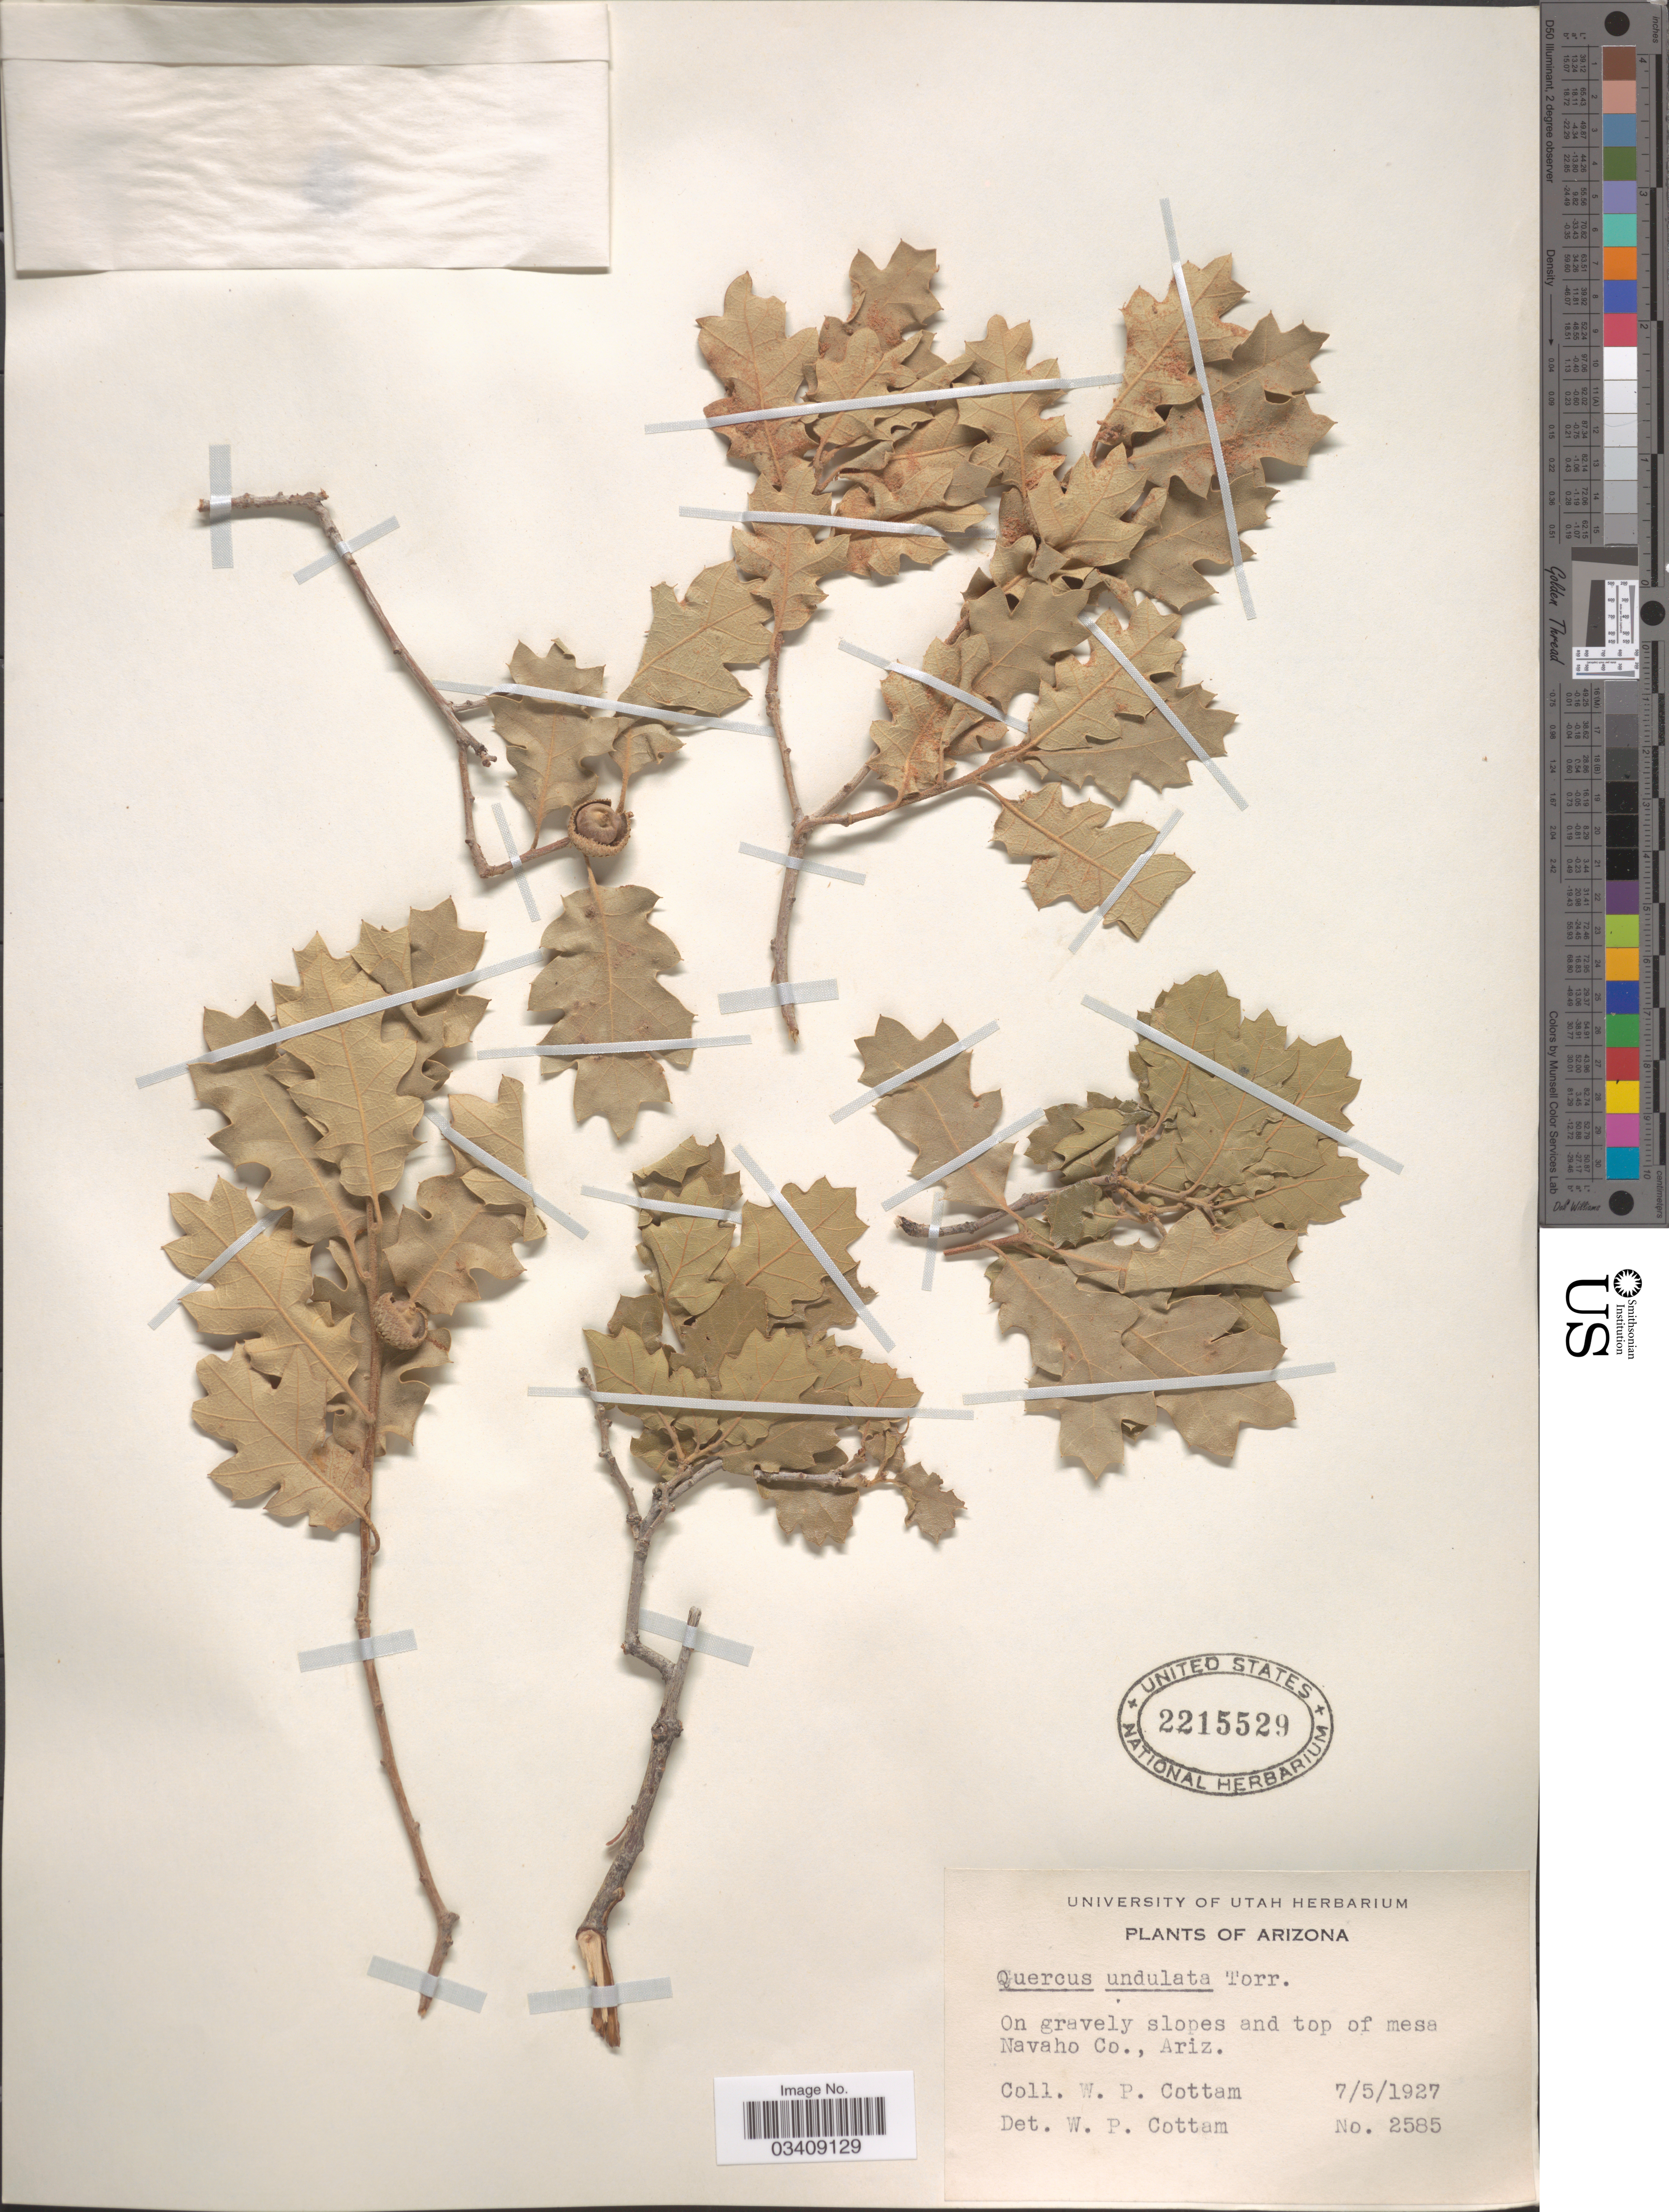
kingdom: Plantae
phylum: Tracheophyta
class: Magnoliopsida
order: Fagales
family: Fagaceae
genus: Quercus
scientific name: Quercus undulata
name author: Torr.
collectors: W. Cottam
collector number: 2585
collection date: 1927-07-05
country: United States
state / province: Arizona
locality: On gravely slopes and top of mesa Navaho Co.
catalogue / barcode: US 2215529